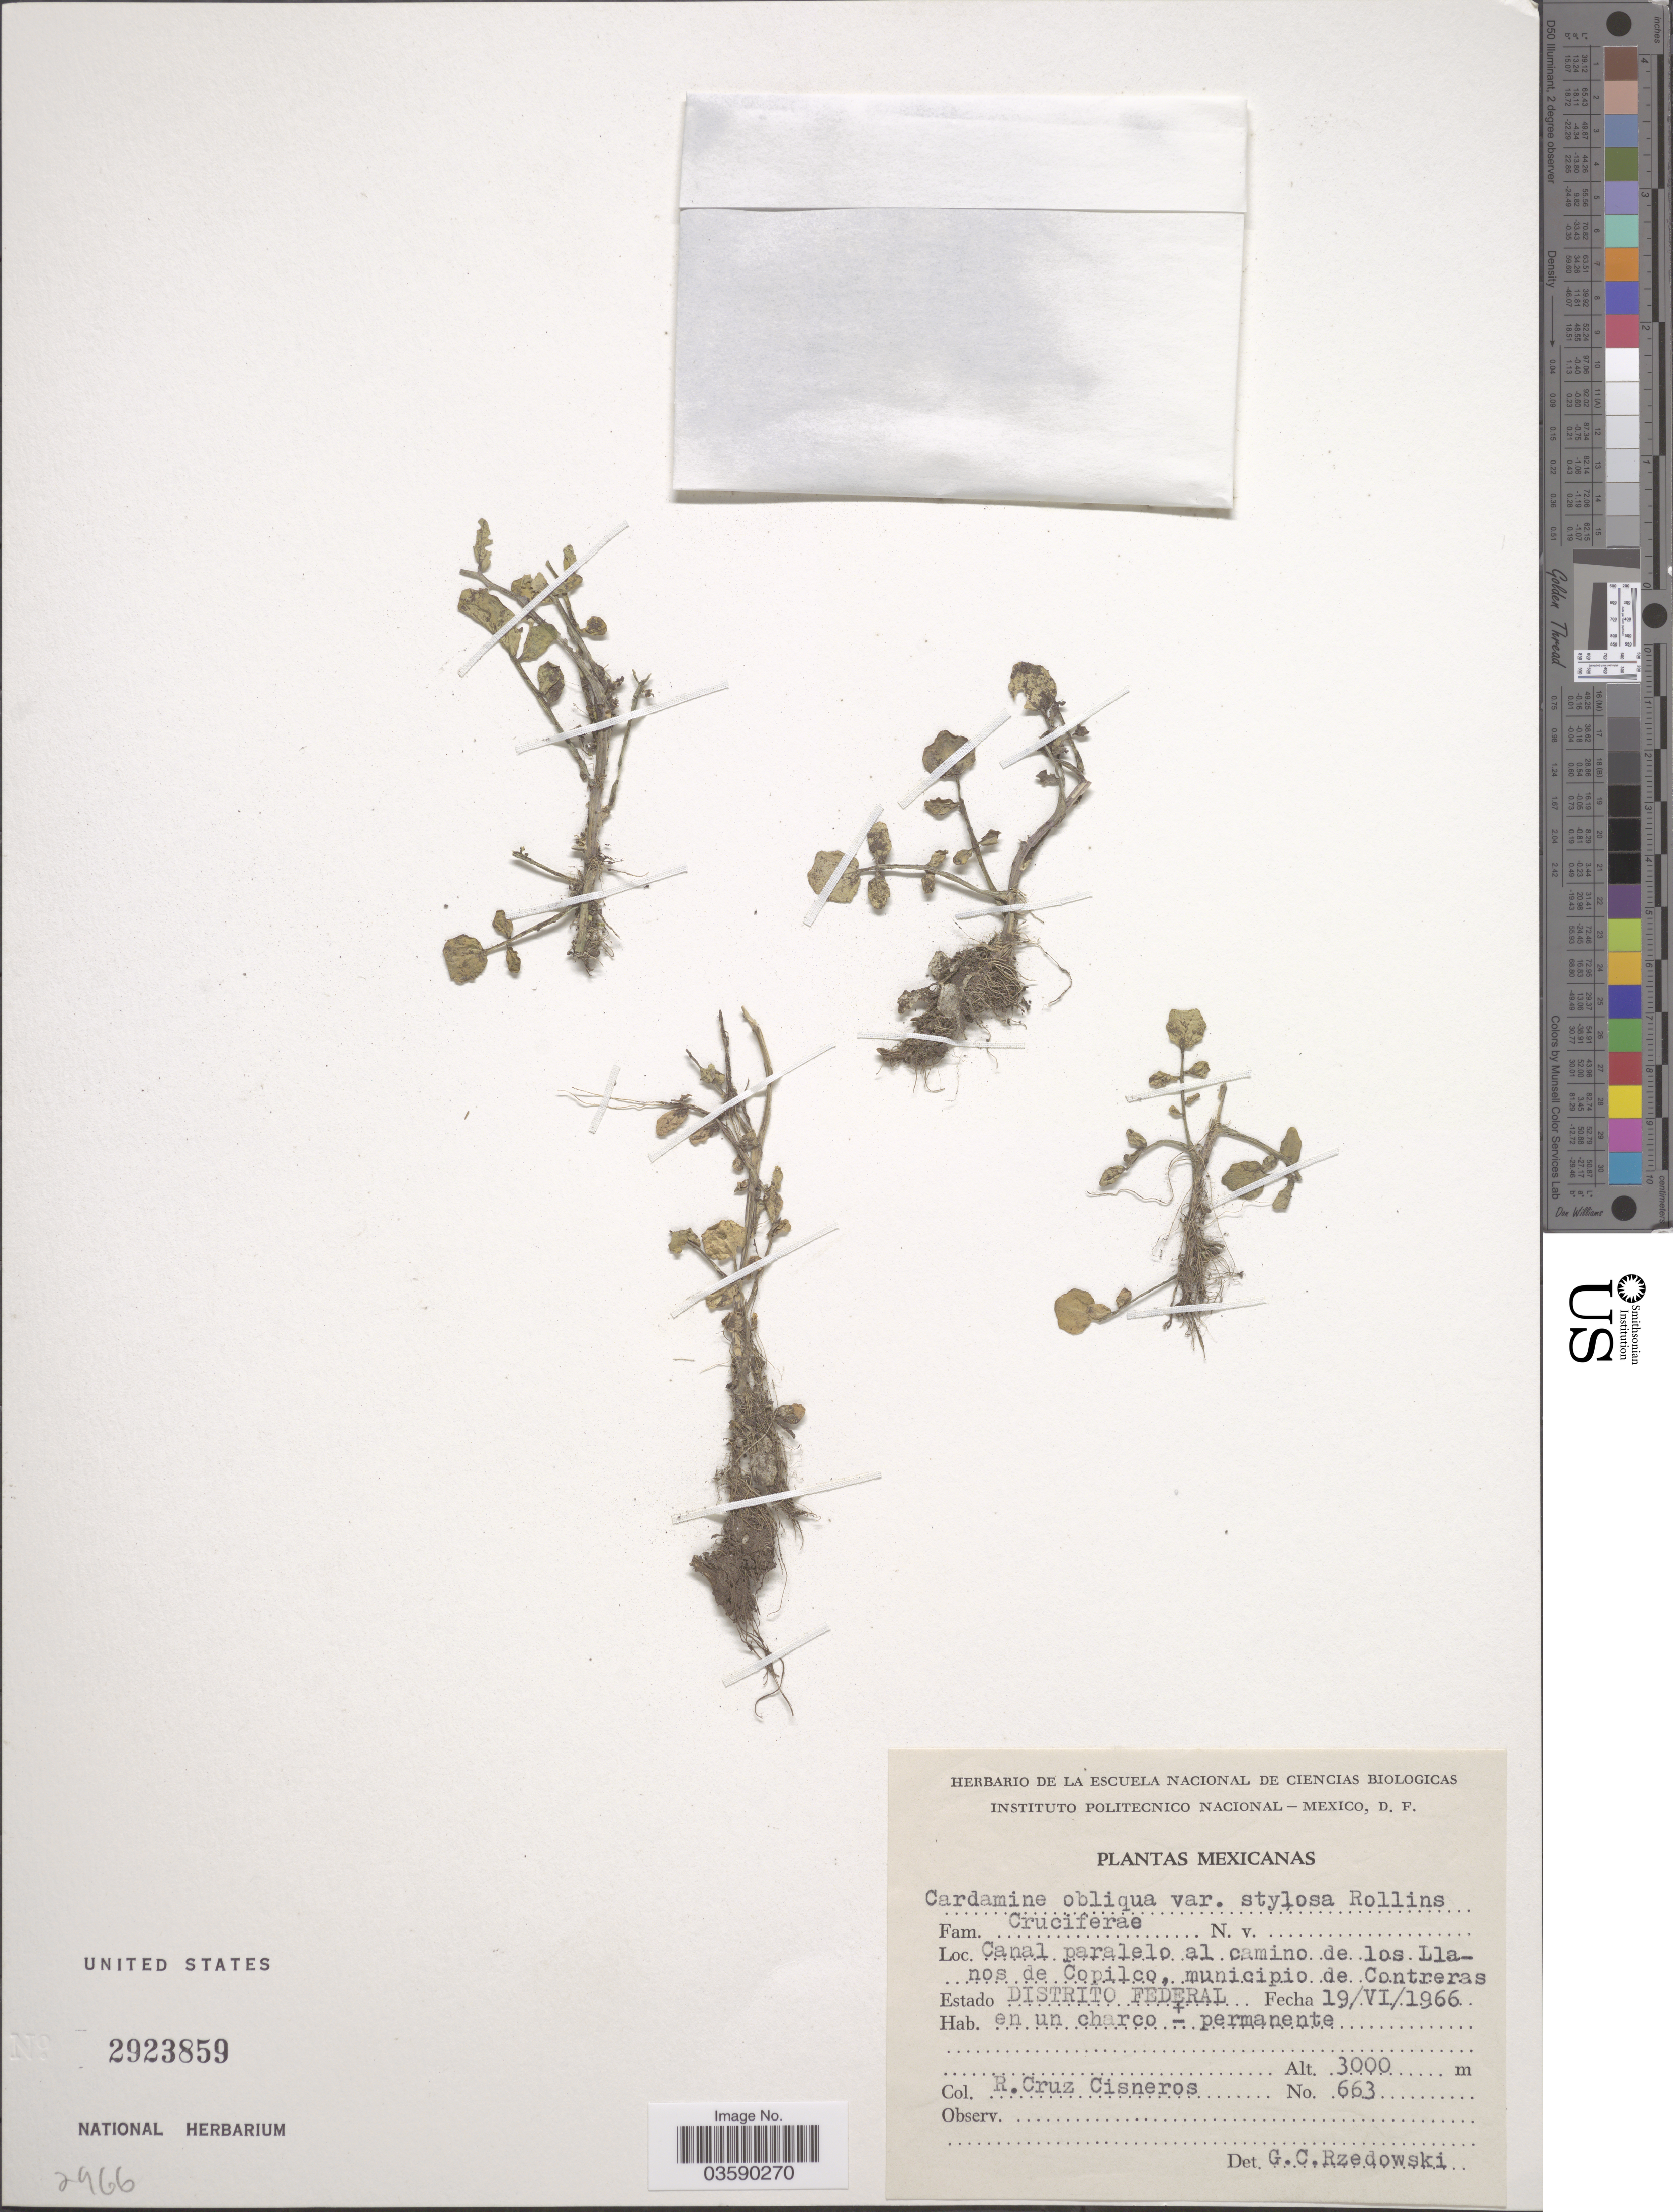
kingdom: Plantae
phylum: Tracheophyta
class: Magnoliopsida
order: Brassicales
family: Brassicaceae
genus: Cardamine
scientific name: Cardamine obliqua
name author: Hochst. ex A. Rich.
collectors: R. Cruz Cisneros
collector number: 663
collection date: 1966-06-19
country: Mexico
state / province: Distrito Federal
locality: Canal paralelo al camino de los Llanos de Copilco, municipio de Contreras.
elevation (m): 3000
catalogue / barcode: US 2923859